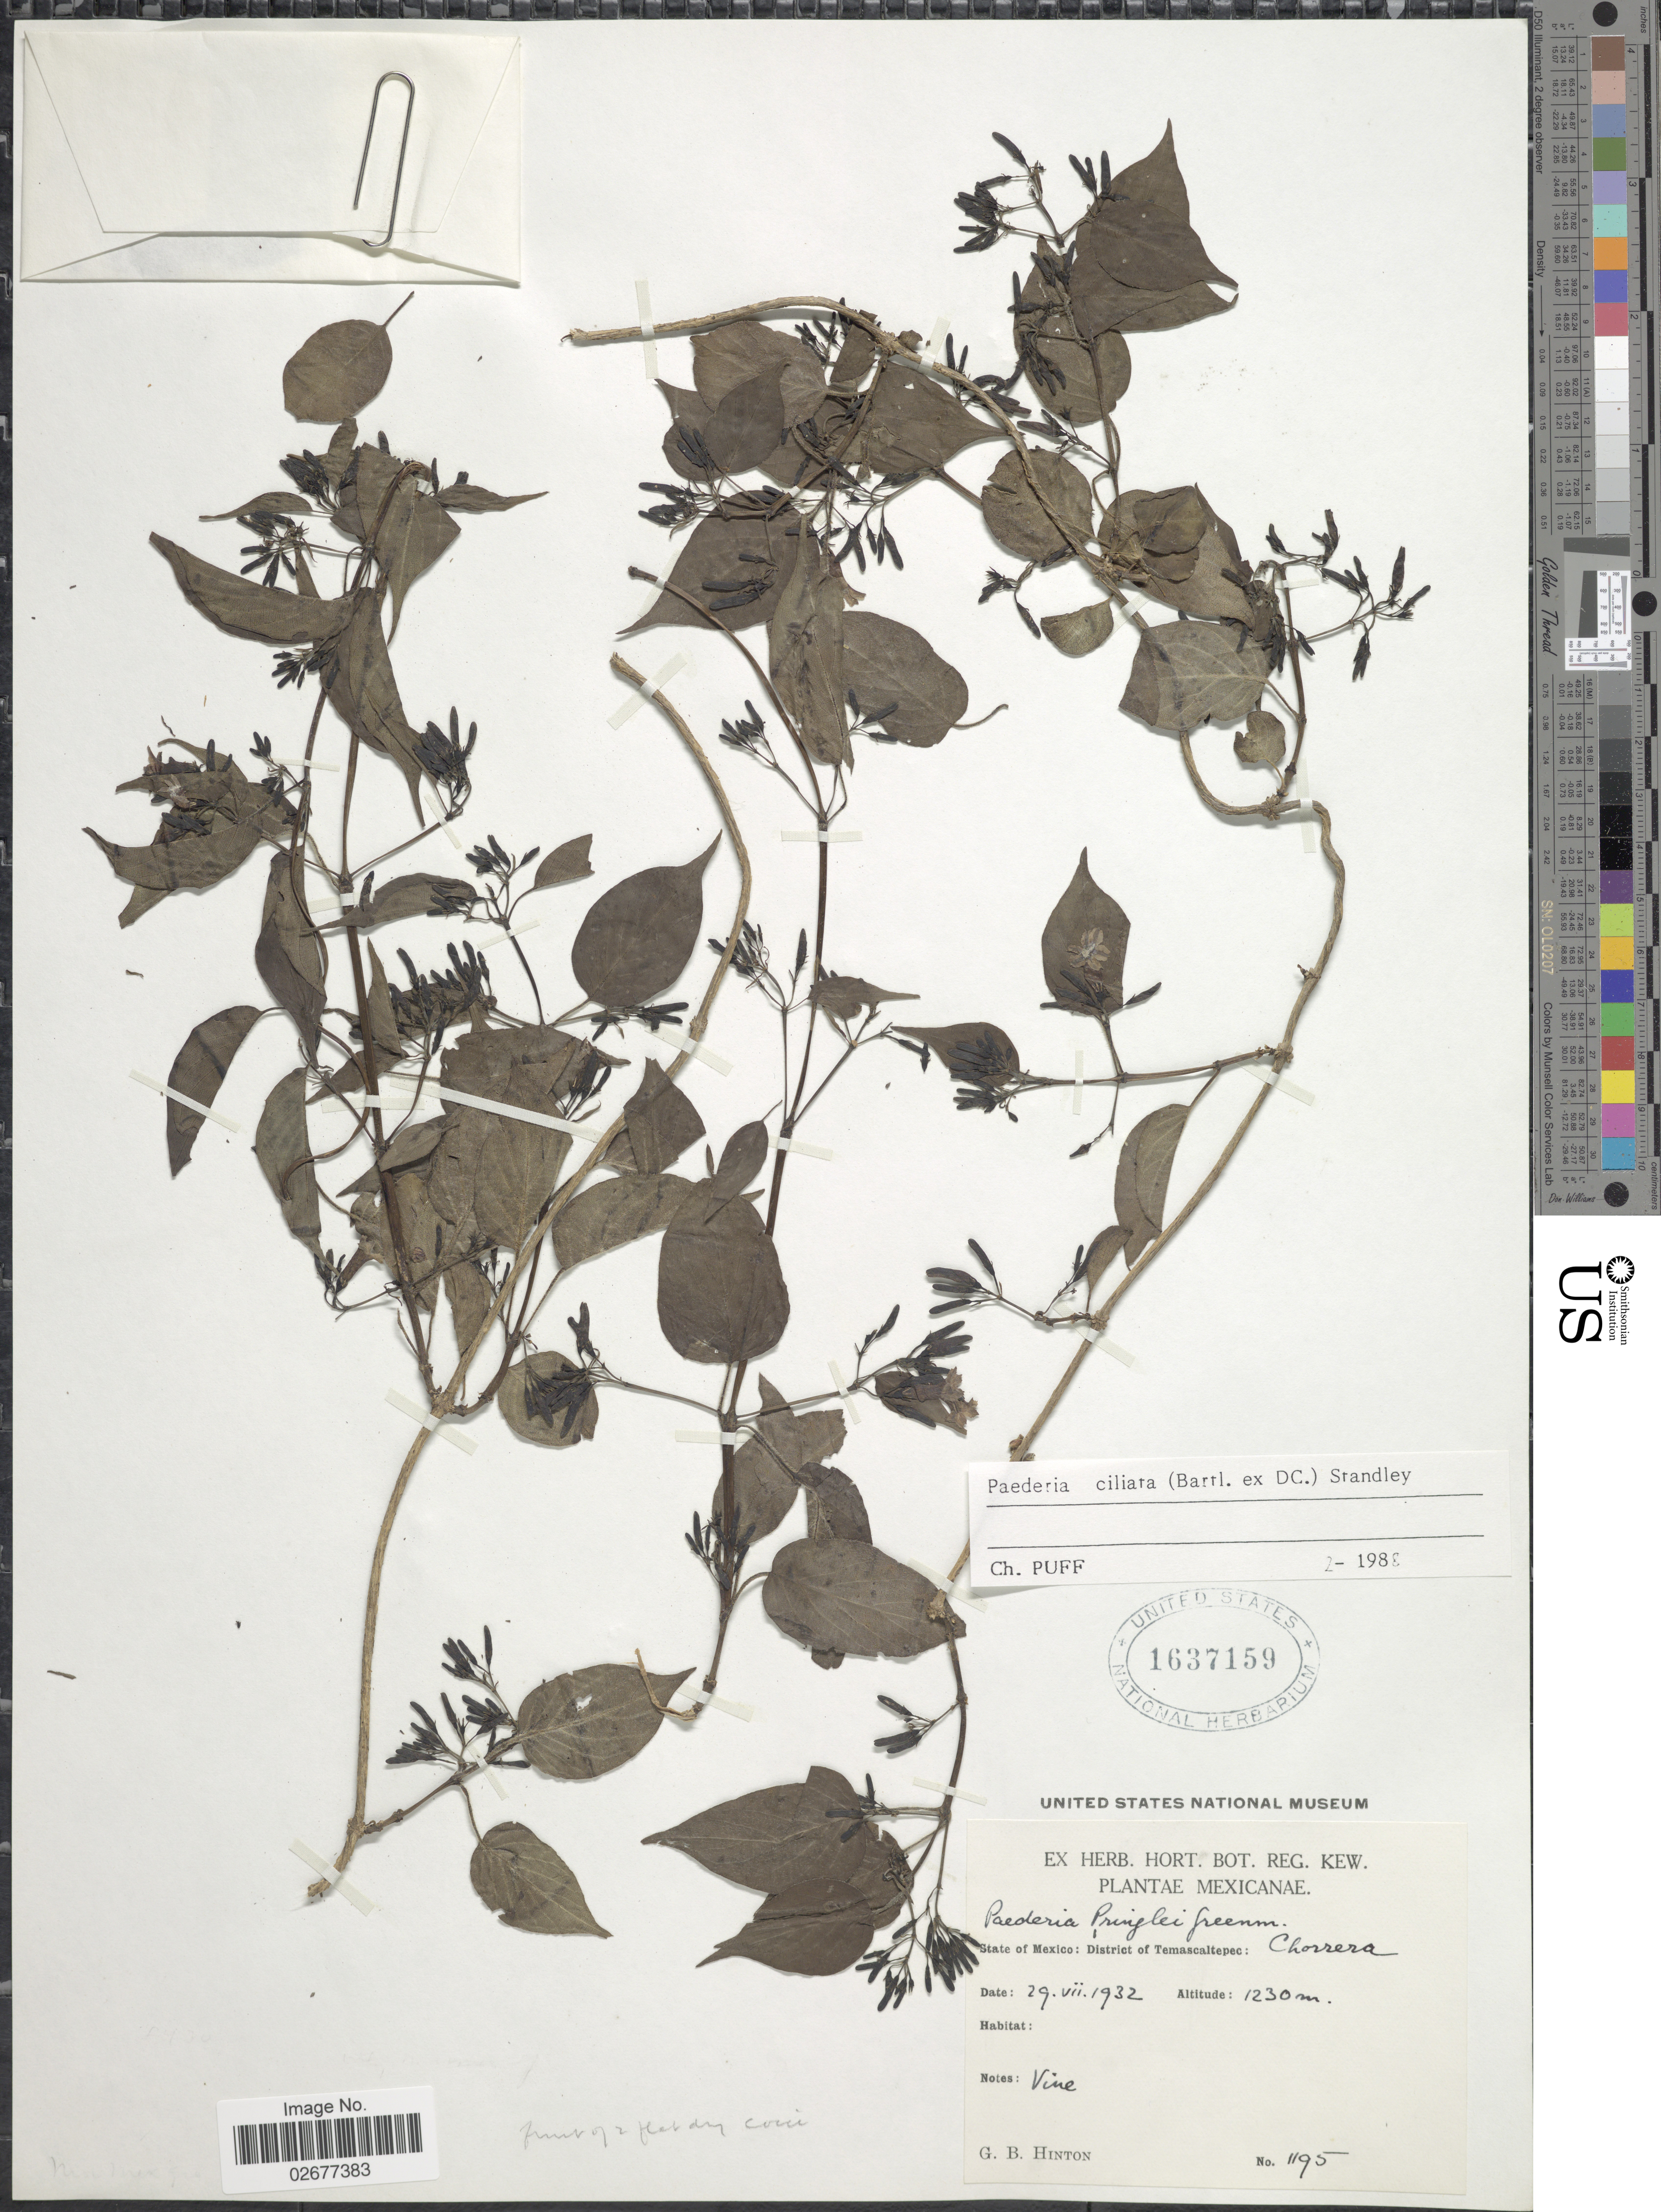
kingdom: Plantae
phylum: Tracheophyta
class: Magnoliopsida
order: Gentianales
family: Rubiaceae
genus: Paederia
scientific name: Paederia ciliata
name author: (Bartl. ex DC.) Standl.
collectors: G. B. Hinton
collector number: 1195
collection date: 1932-07-29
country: Mexico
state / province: México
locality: State of Mexico: District Temascaltepec: Chorrera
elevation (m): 1230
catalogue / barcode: US 1637159